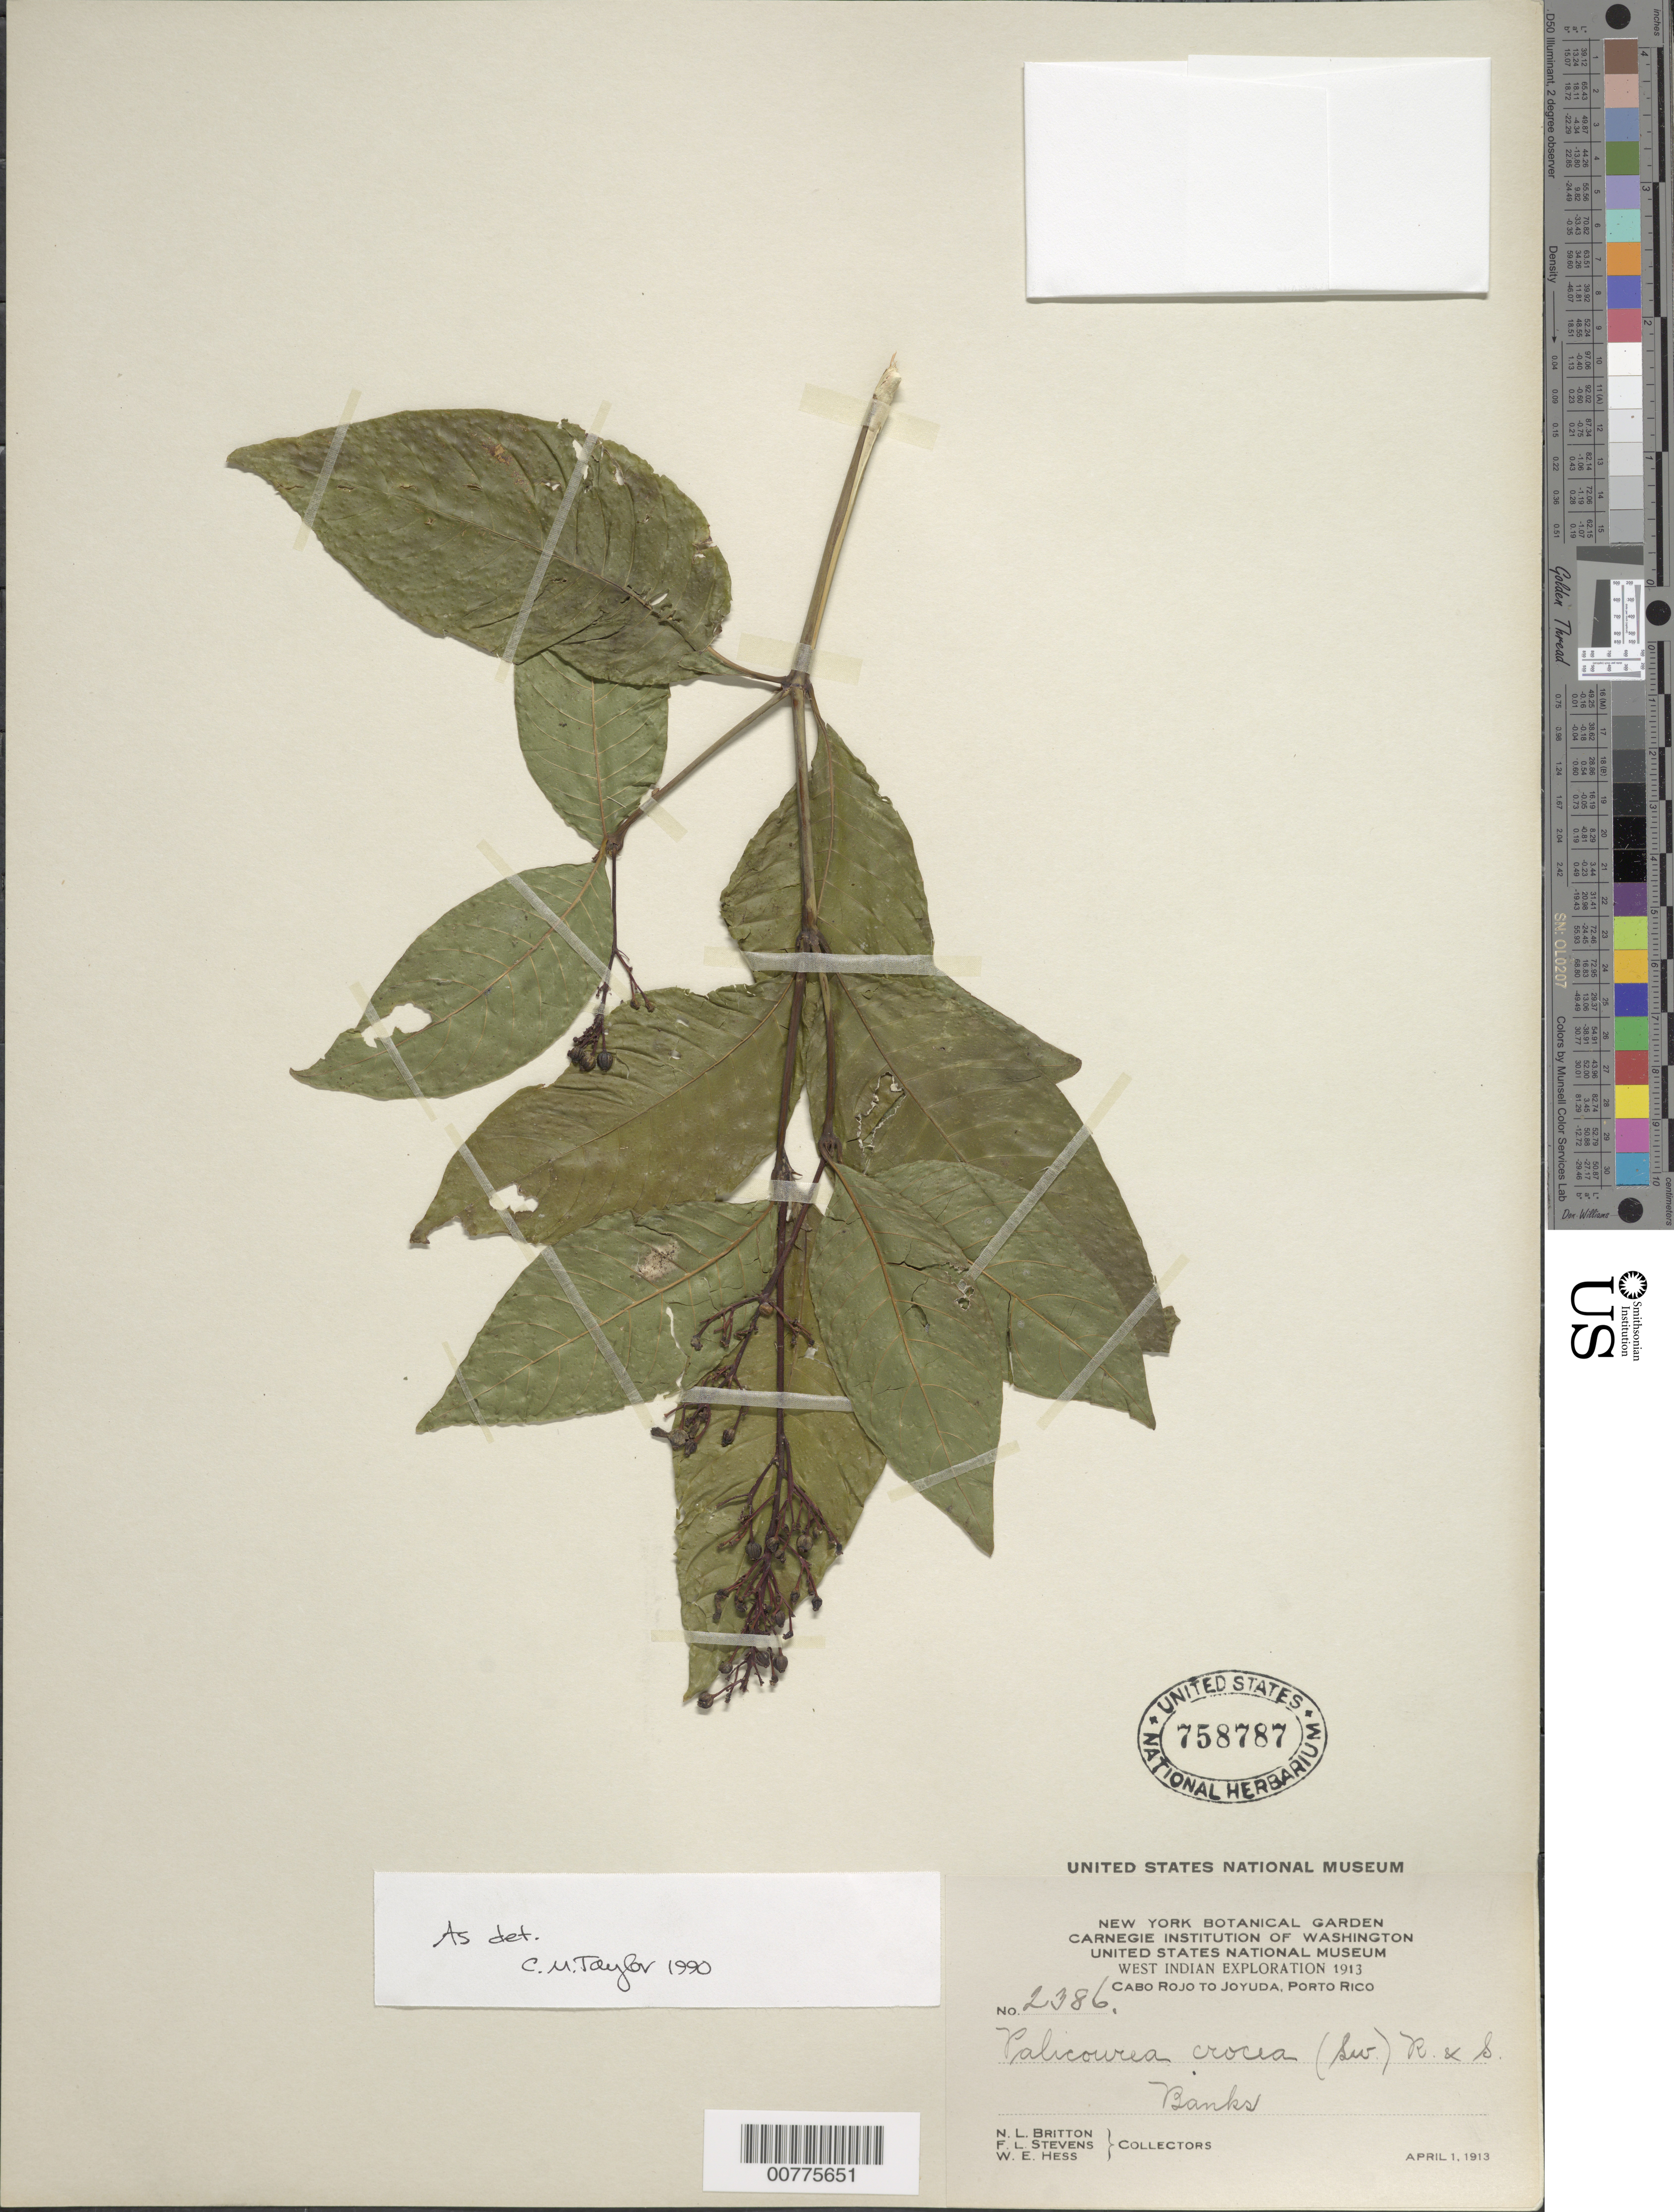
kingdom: Plantae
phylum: Tracheophyta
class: Magnoliopsida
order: Gentianales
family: Rubiaceae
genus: Palicourea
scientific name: Palicourea crocea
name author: (Sw.) Schult.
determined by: Taylor, Charlotte M.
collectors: N. Britton, F. L. Stevens & W. Hess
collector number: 2386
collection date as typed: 01 Apr 1913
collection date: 1913-04-01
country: Puerto Rico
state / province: Cabo Rojo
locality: Cabo Rojo to Joyuda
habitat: Banks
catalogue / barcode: US 758787